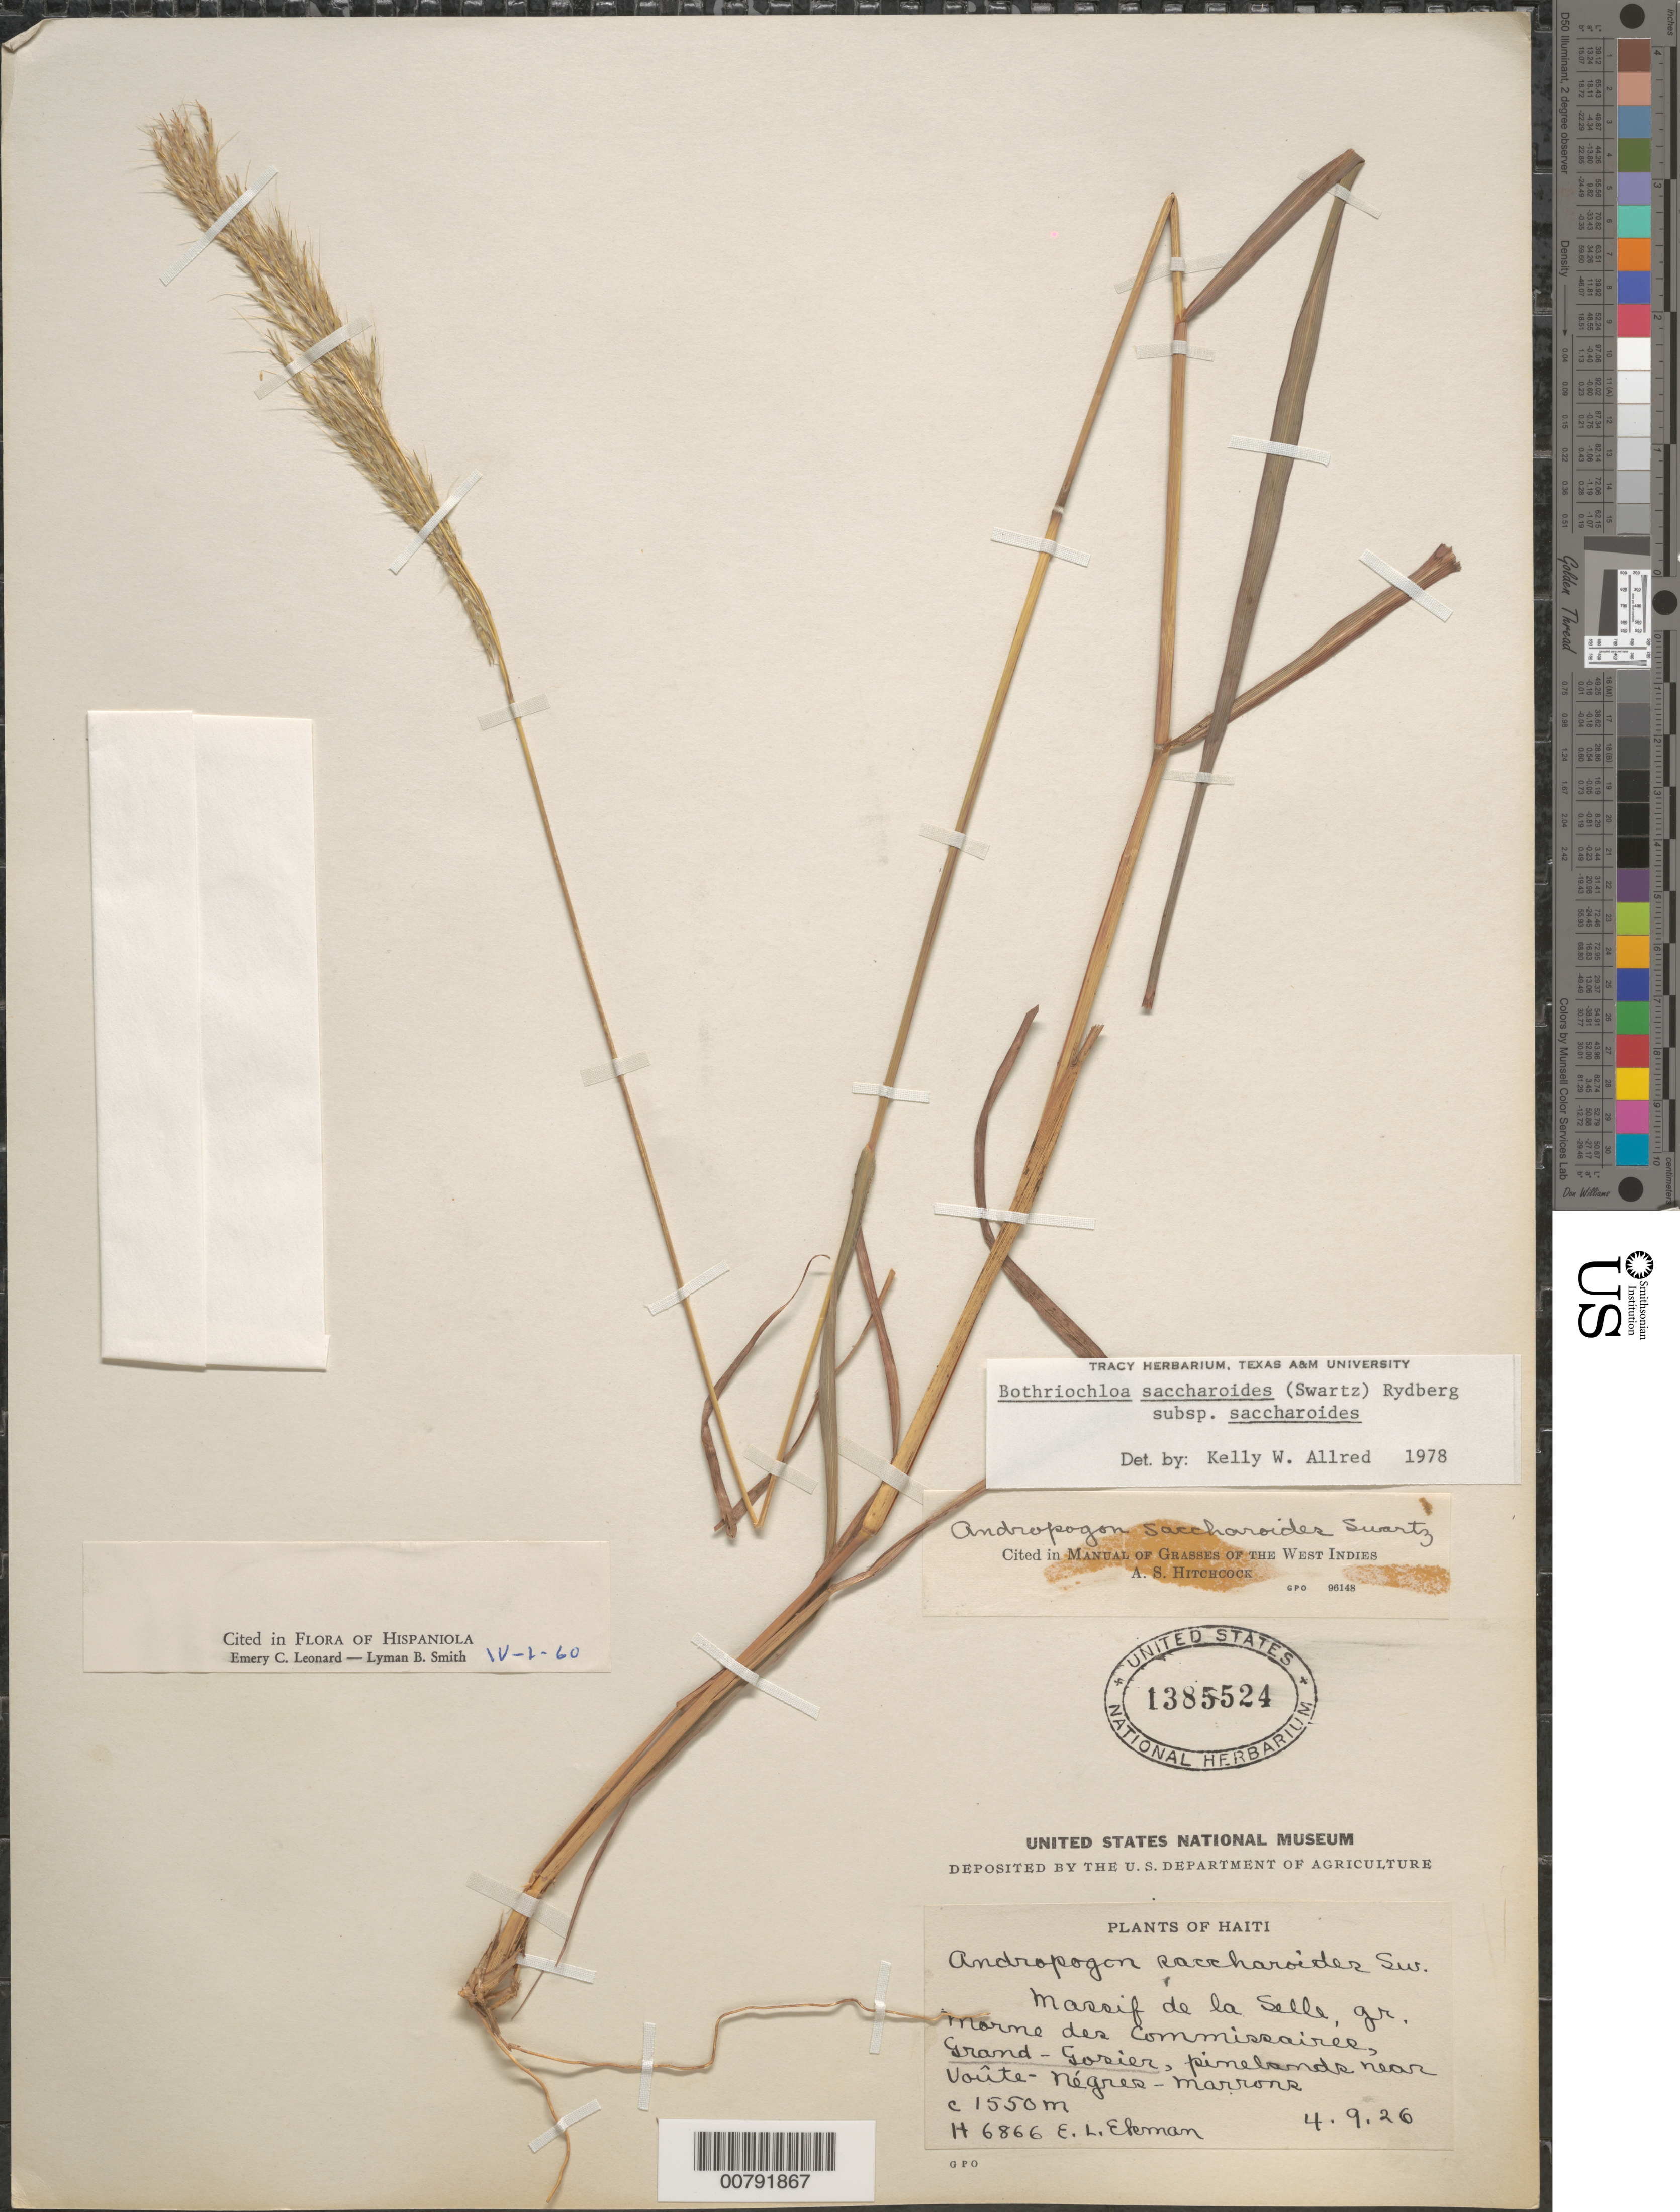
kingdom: Plantae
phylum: Tracheophyta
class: Liliopsida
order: Poales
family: Poaceae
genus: Bothriochloa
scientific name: Bothriochloa saccharoides subsp. saccharoides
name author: (Sw.) Rydb.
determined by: Allred, K. W.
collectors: E. L. Ekman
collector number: H 6866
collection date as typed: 04 Sep 1926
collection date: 1926-09-04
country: Haiti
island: Hispaniola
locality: Massif de la Selle, gr. Morne des Commissaires, Grand-Gosier, near Voûte-Négres-Marrons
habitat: Pinelands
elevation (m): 1550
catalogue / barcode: US 1385524